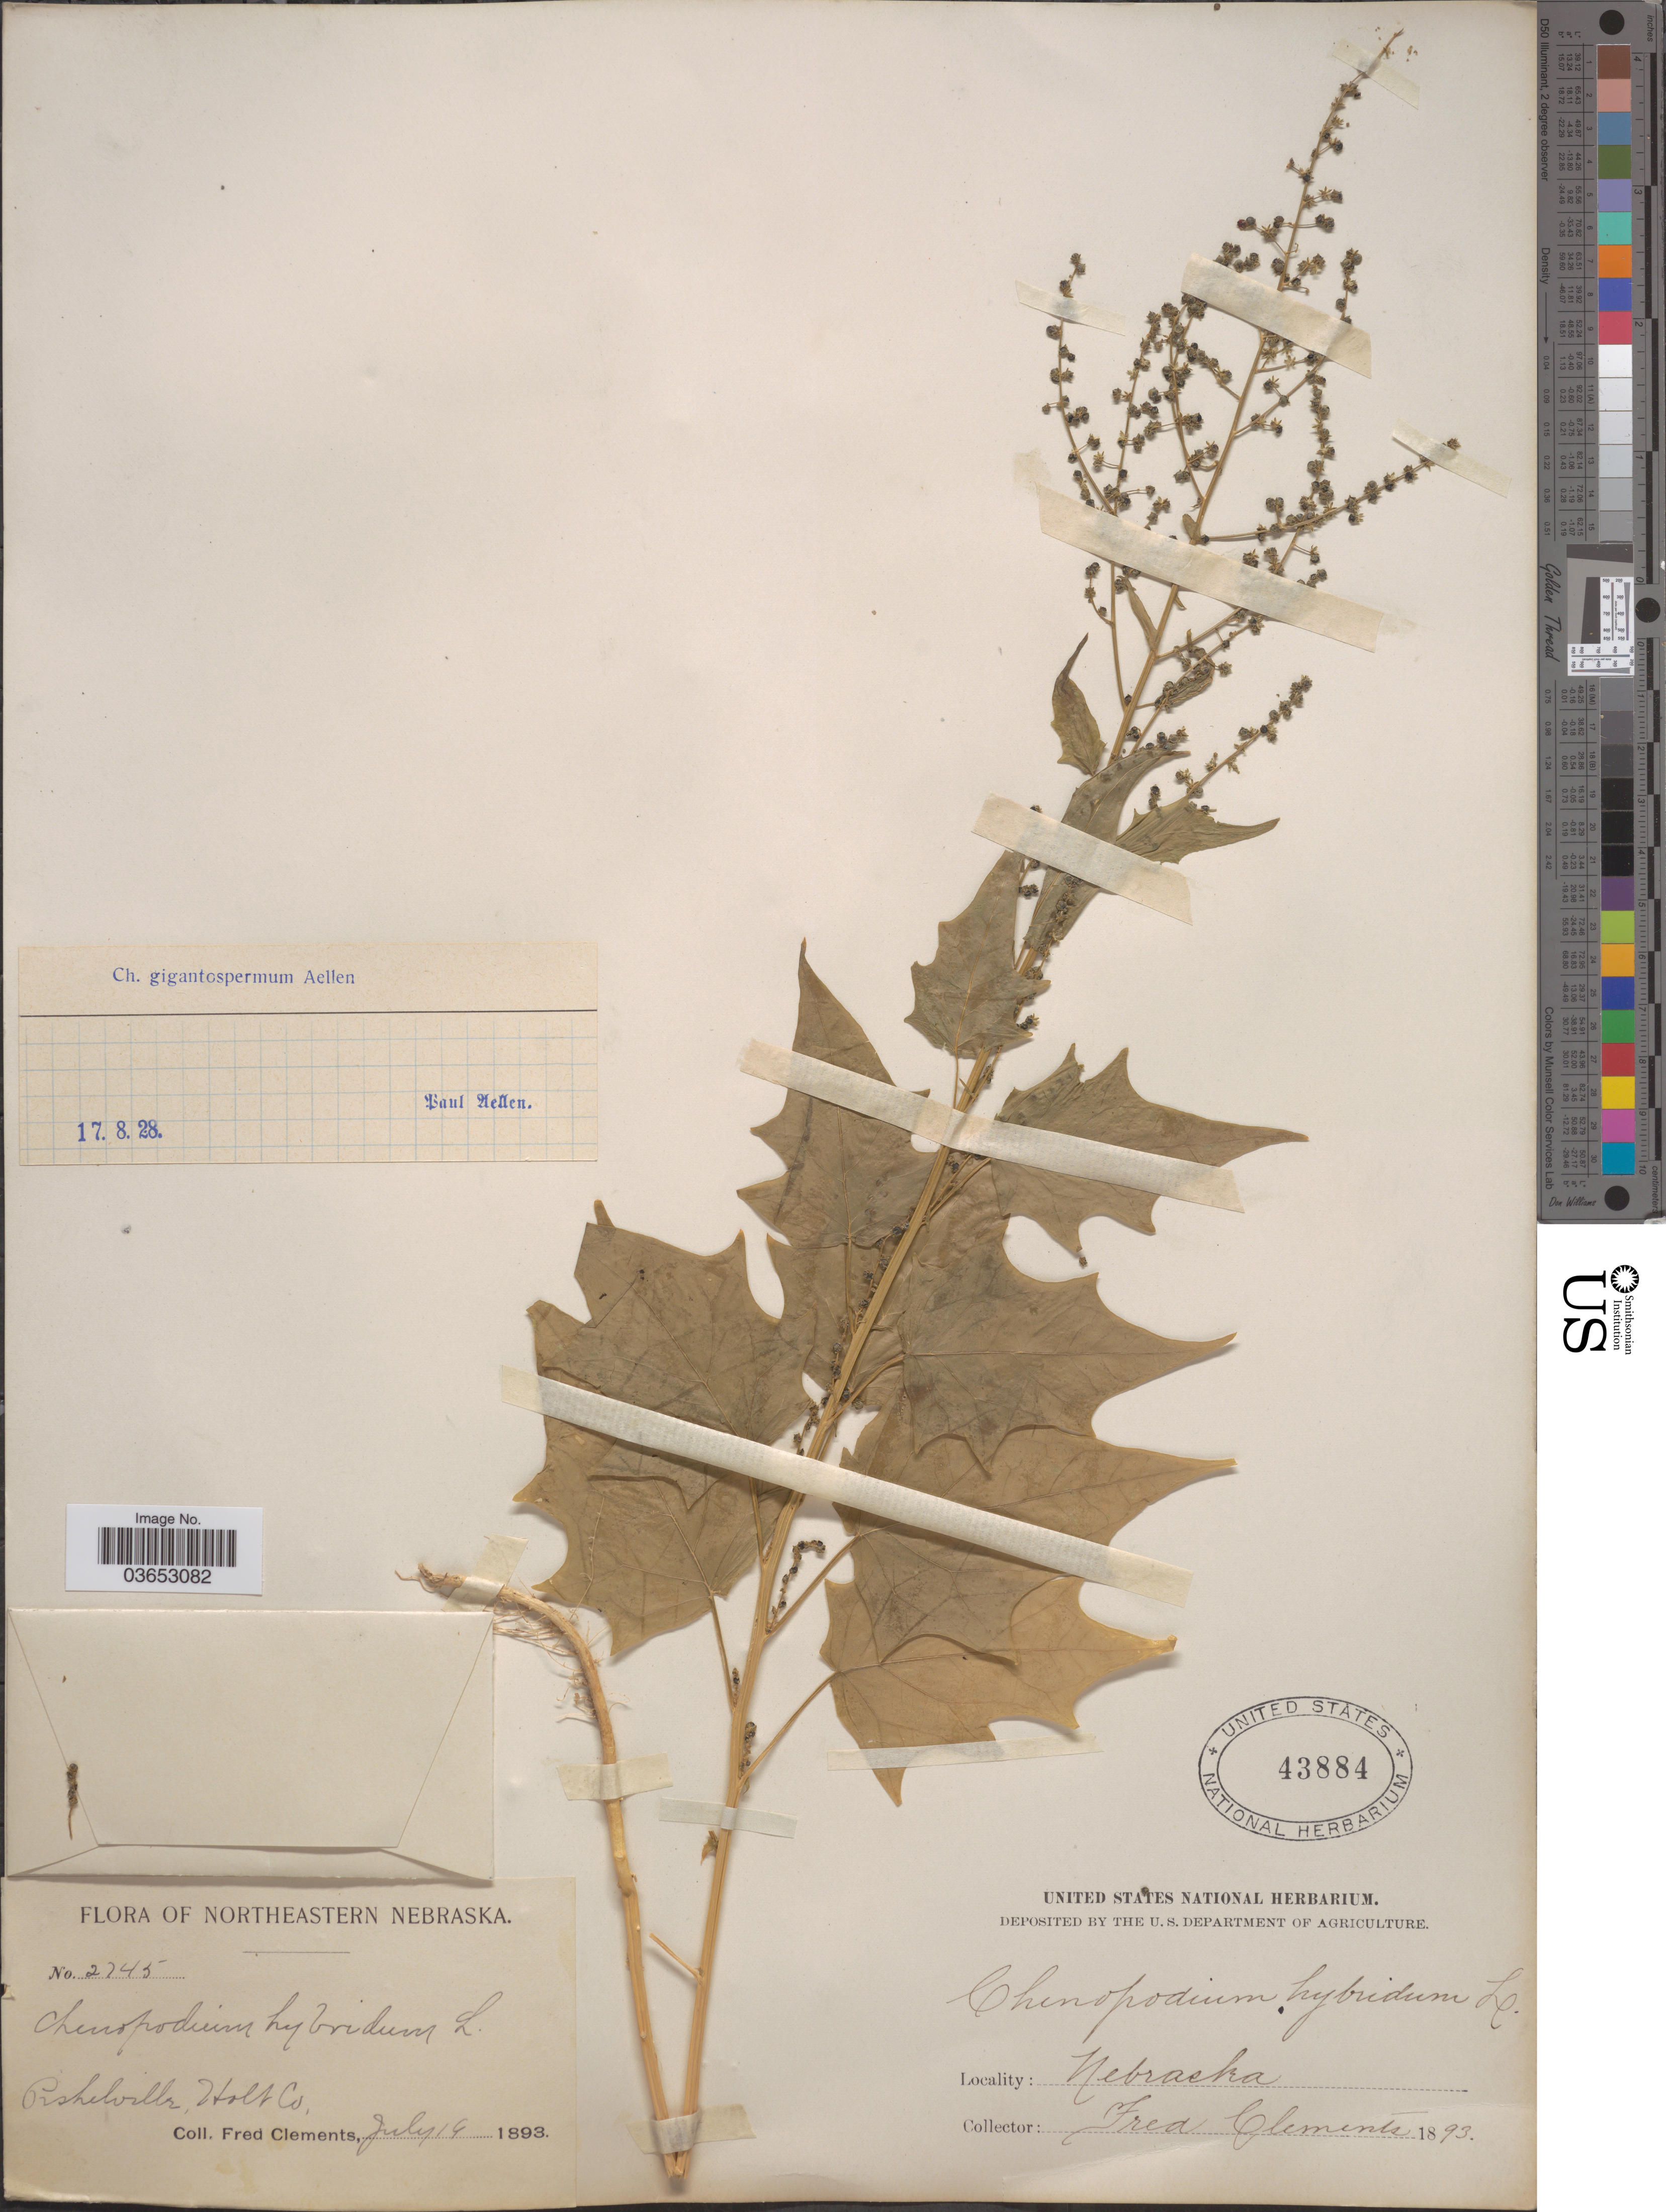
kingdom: Plantae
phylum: Tracheophyta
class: Magnoliopsida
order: Caryophyllales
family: Amaranthaceae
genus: Chenopodium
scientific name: Chenopodium gigantospermum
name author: Aellen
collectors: F. E. Clements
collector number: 2745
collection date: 1893-07-19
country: United States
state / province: Nebraska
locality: Northeastern Nebraska. Pishelville, Holt Co.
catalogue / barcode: US 43884